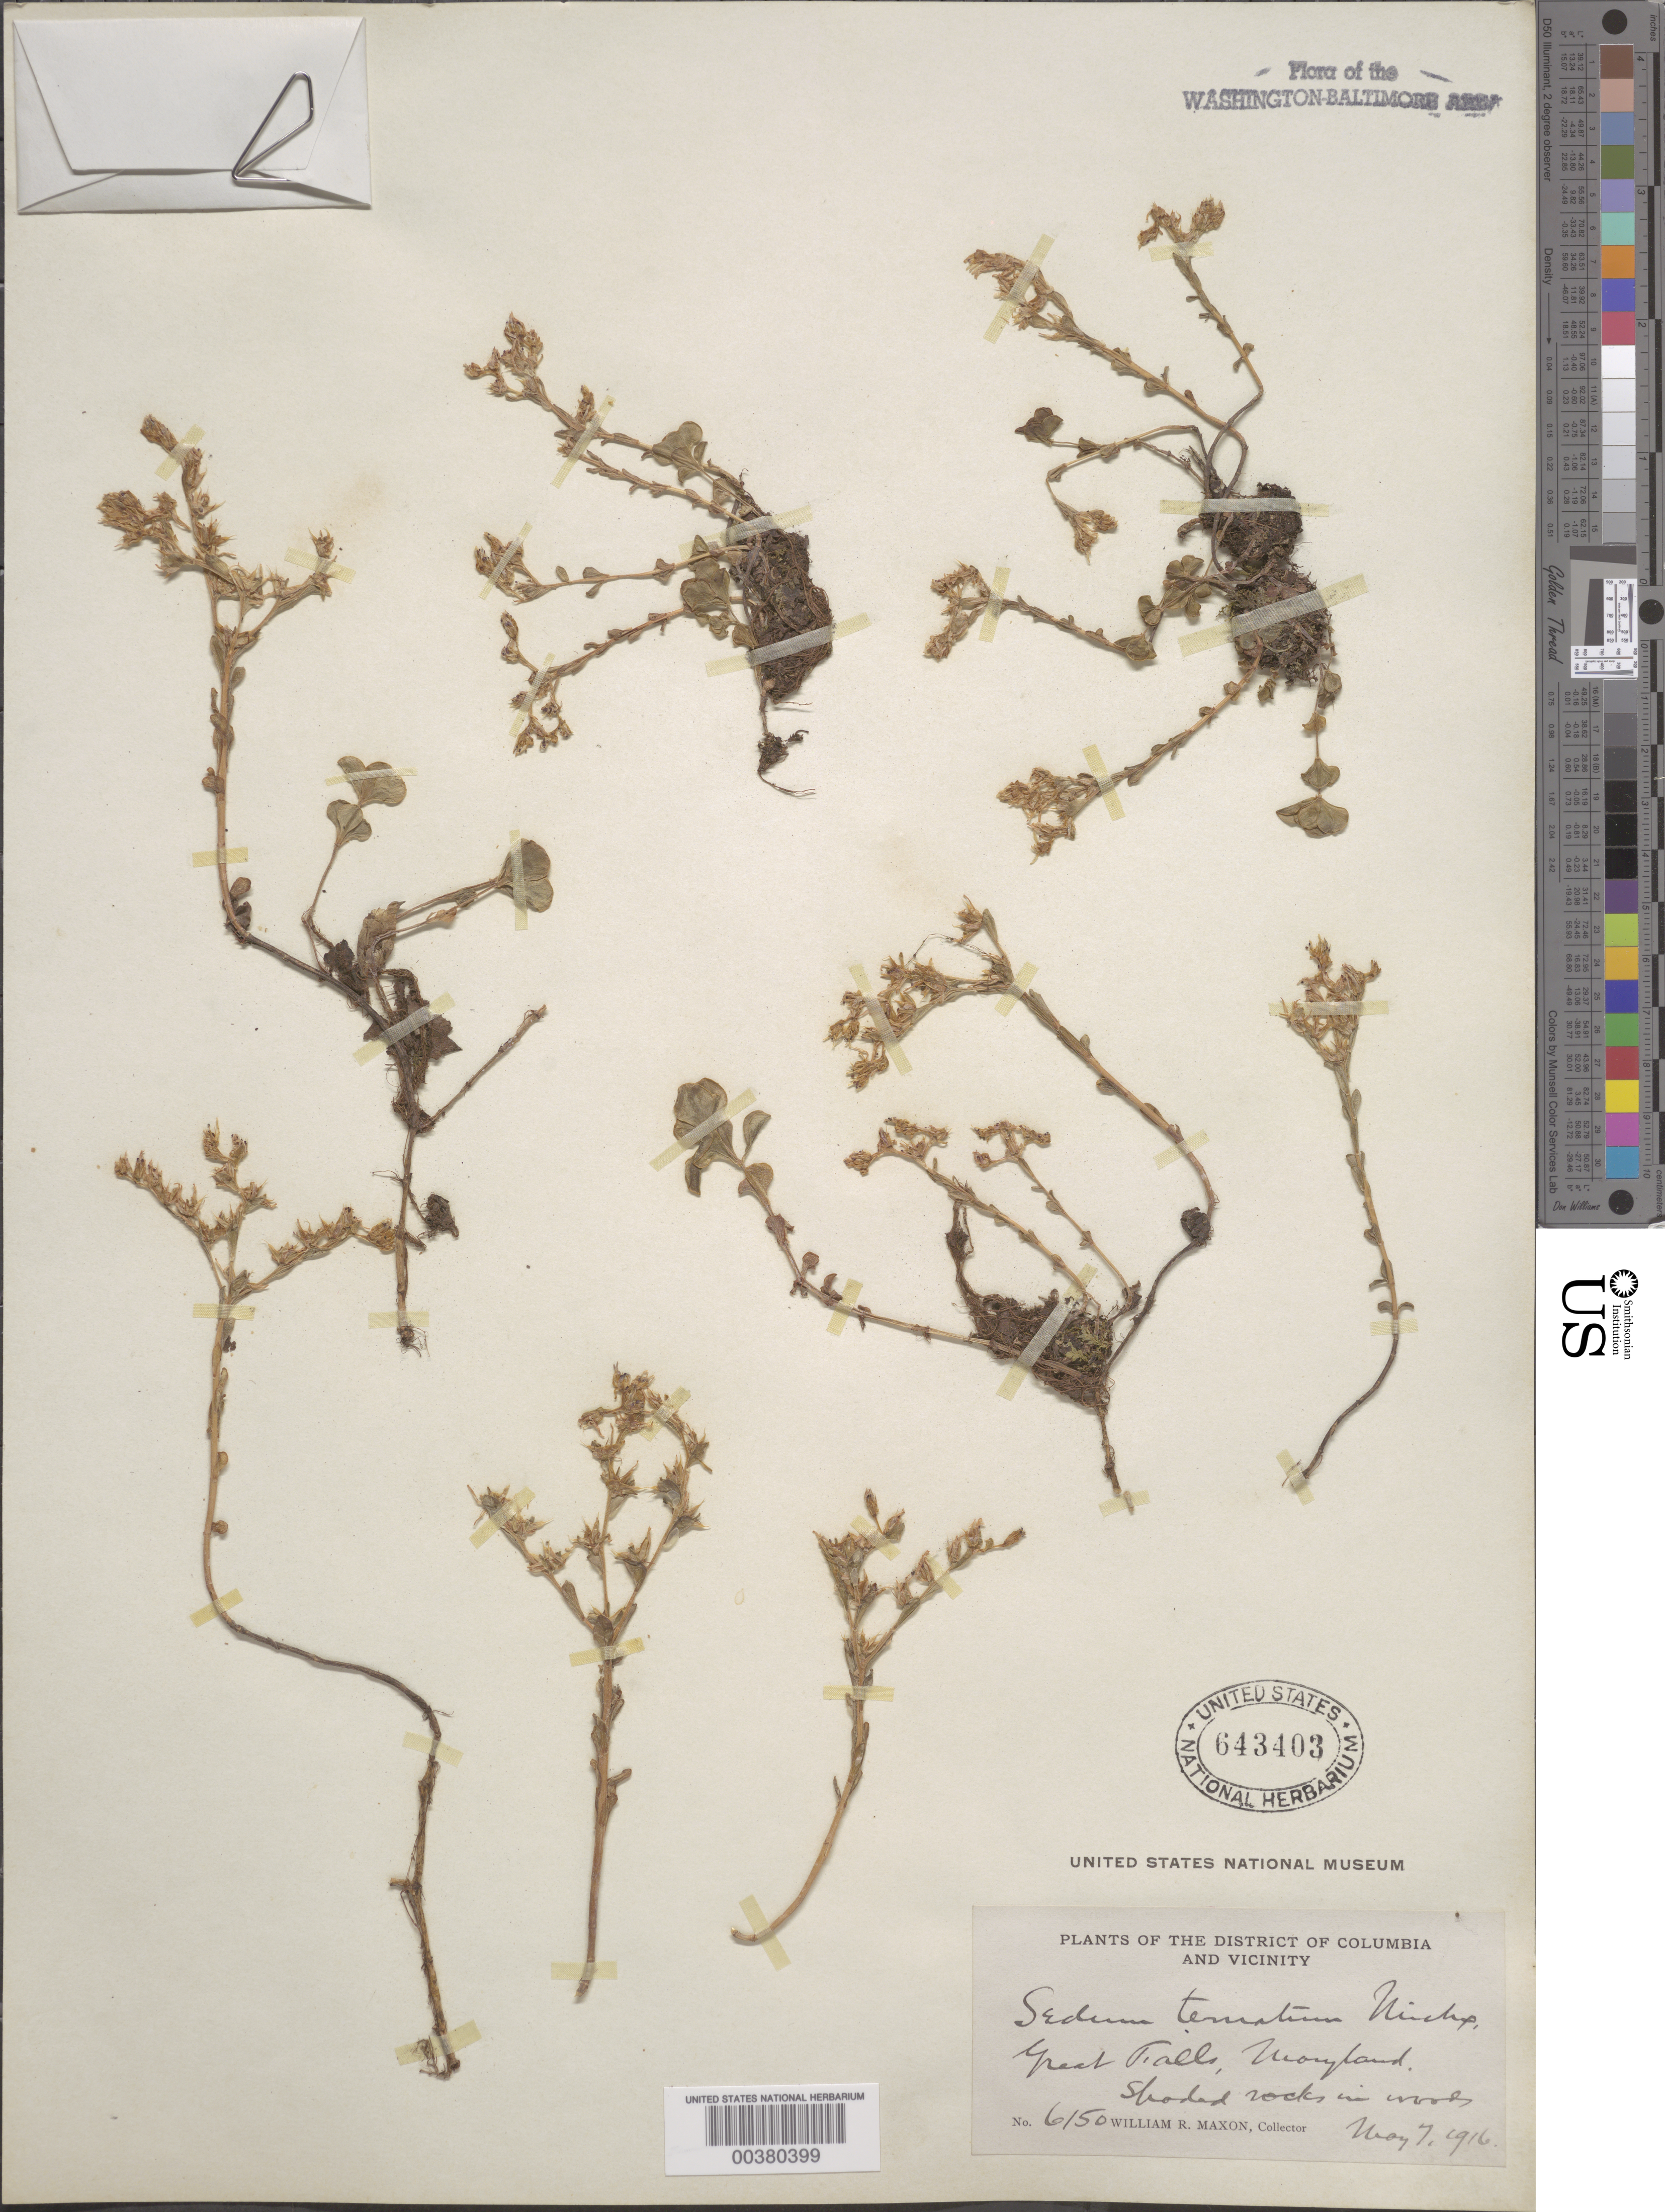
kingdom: Plantae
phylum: Tracheophyta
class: Magnoliopsida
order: Saxifragales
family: Crassulaceae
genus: Sedum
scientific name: Sedum ternatum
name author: Michx.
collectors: W. R. Maxon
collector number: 6150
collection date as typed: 07 May 1916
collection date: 1916-05-07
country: United States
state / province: Maryland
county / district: Montgomery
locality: Great Falls C. & O. Canal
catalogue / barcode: US 643403